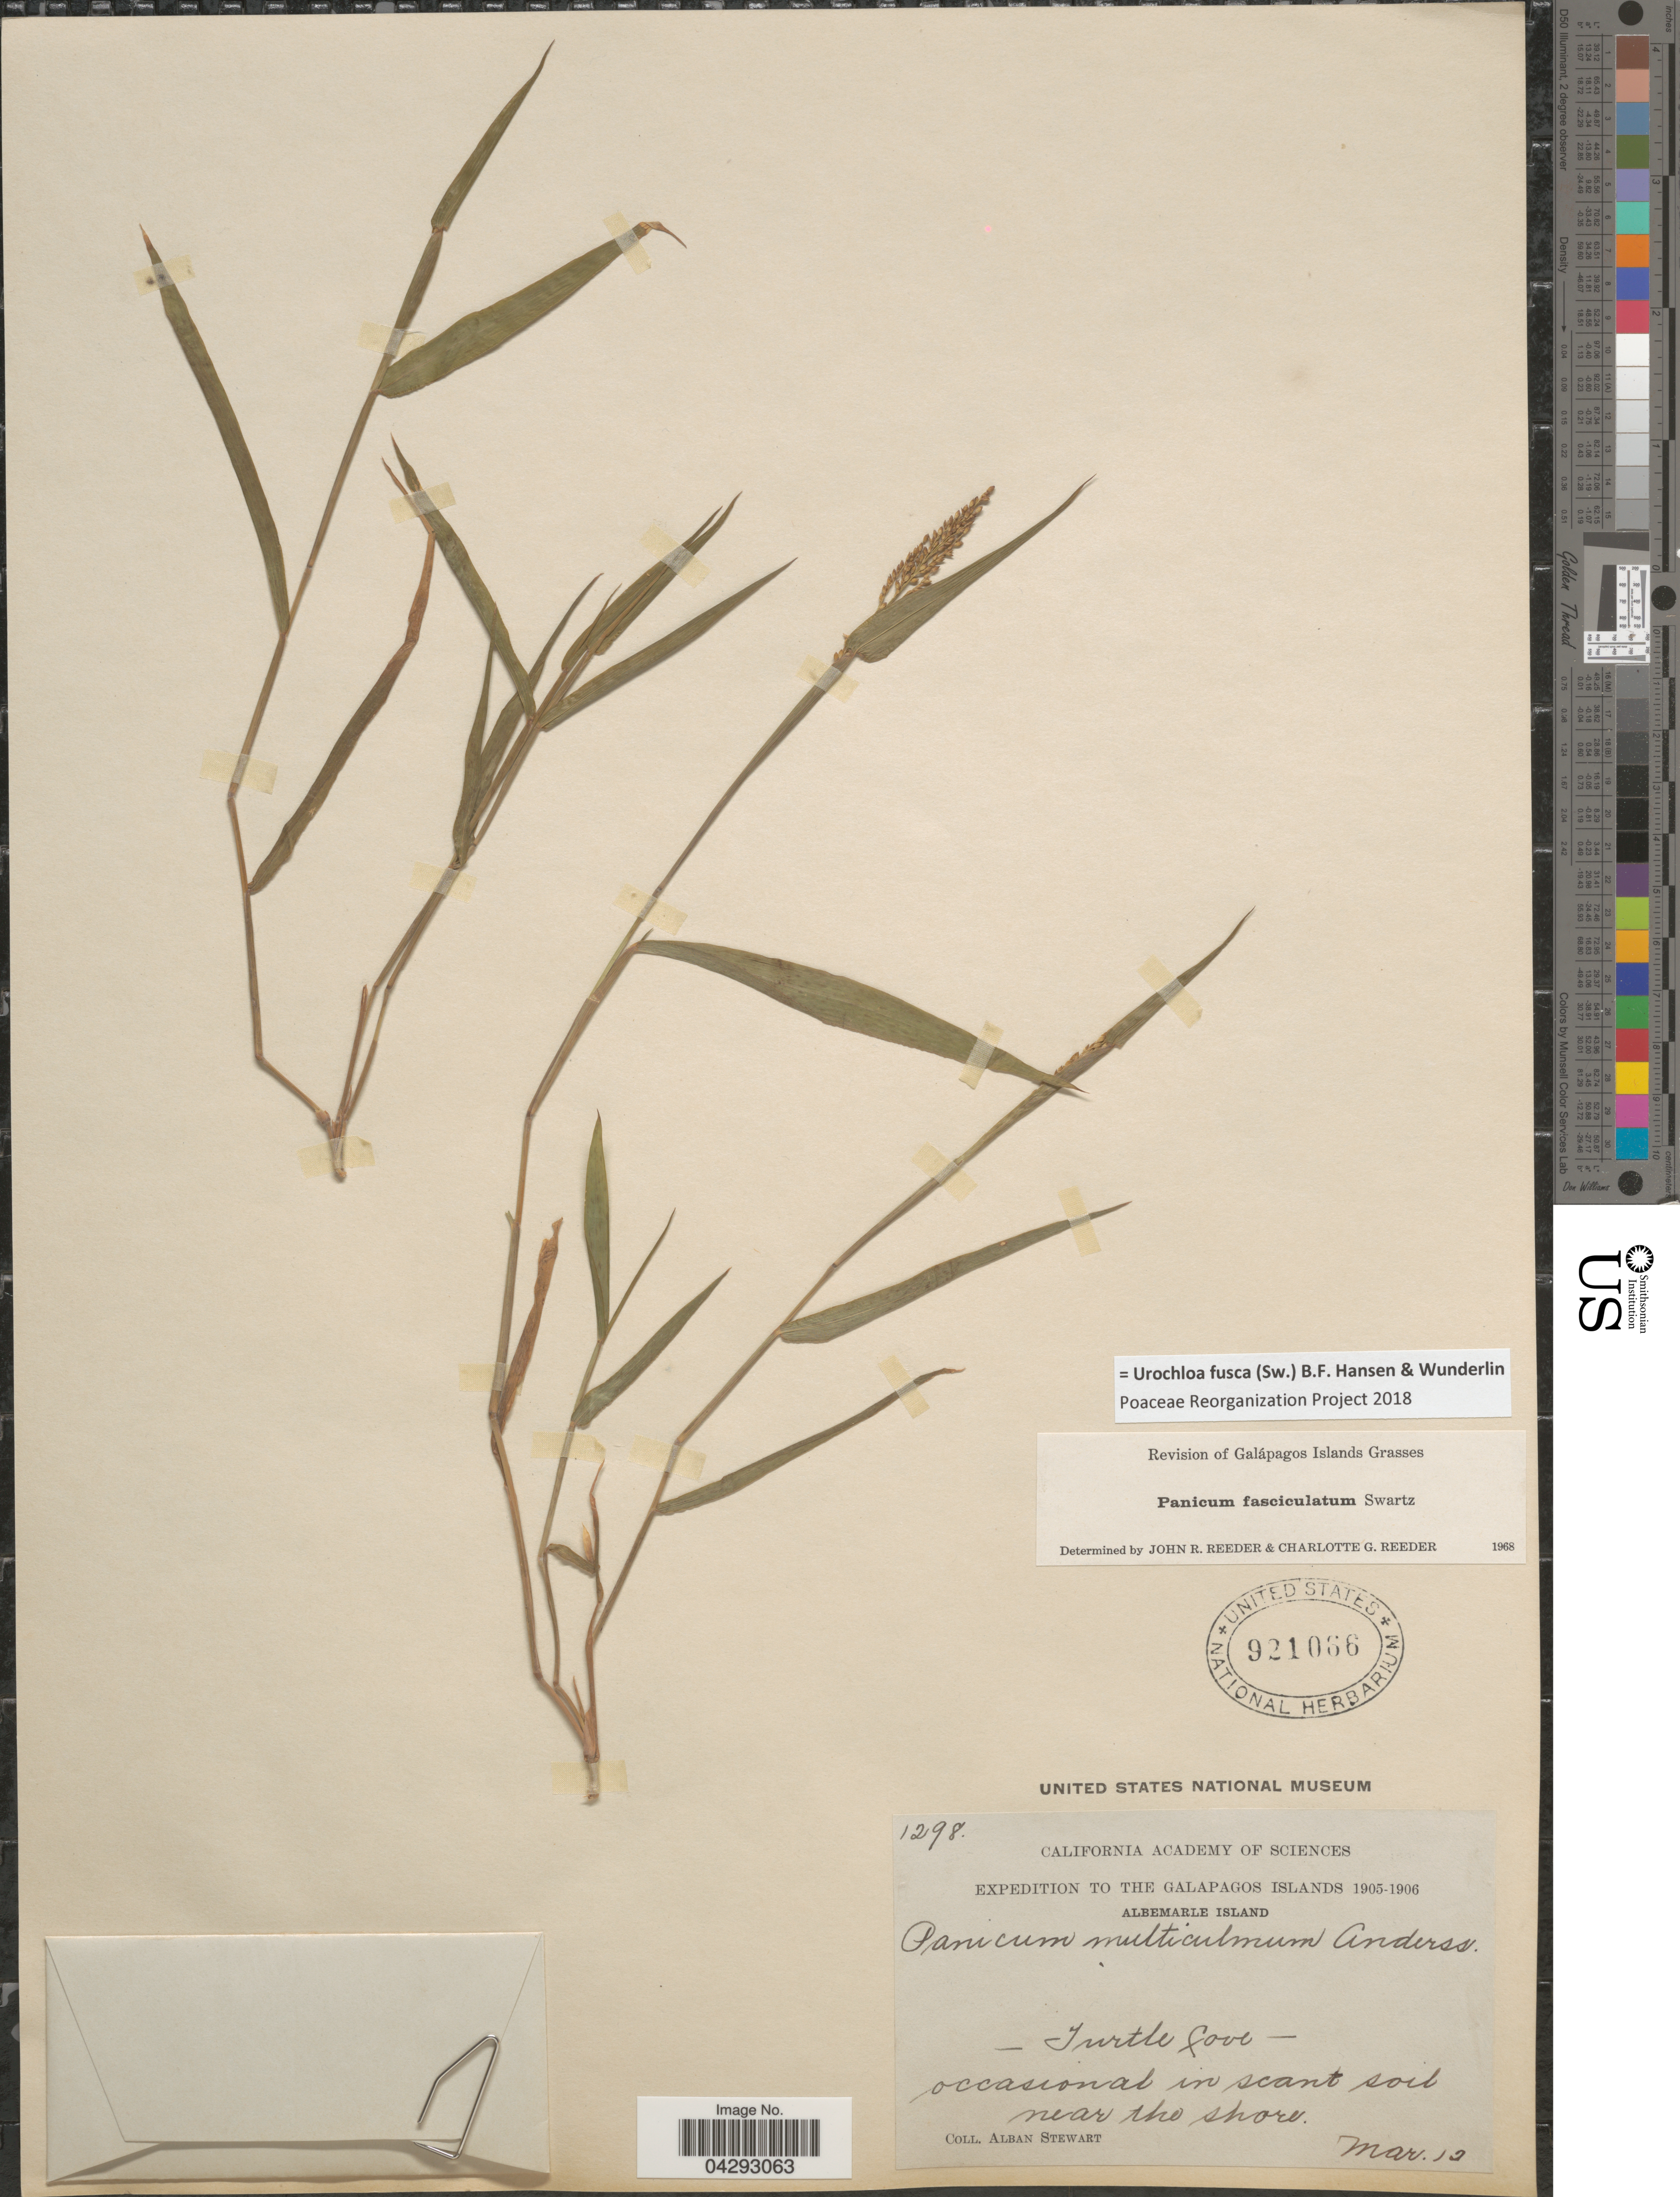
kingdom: Plantae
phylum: Tracheophyta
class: Liliopsida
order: Poales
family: Poaceae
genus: Urochloa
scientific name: Urochloa fusca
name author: (Sw.) B.F. Hansen & Wunderlin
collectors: A. Stewart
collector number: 1298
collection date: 1905-03-12/1906-03-12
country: Ecuador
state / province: Colón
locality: Expedition to the Galapagos Islands. Albemarle Island. Turtle Cove. Near the shore.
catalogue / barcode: US 921066